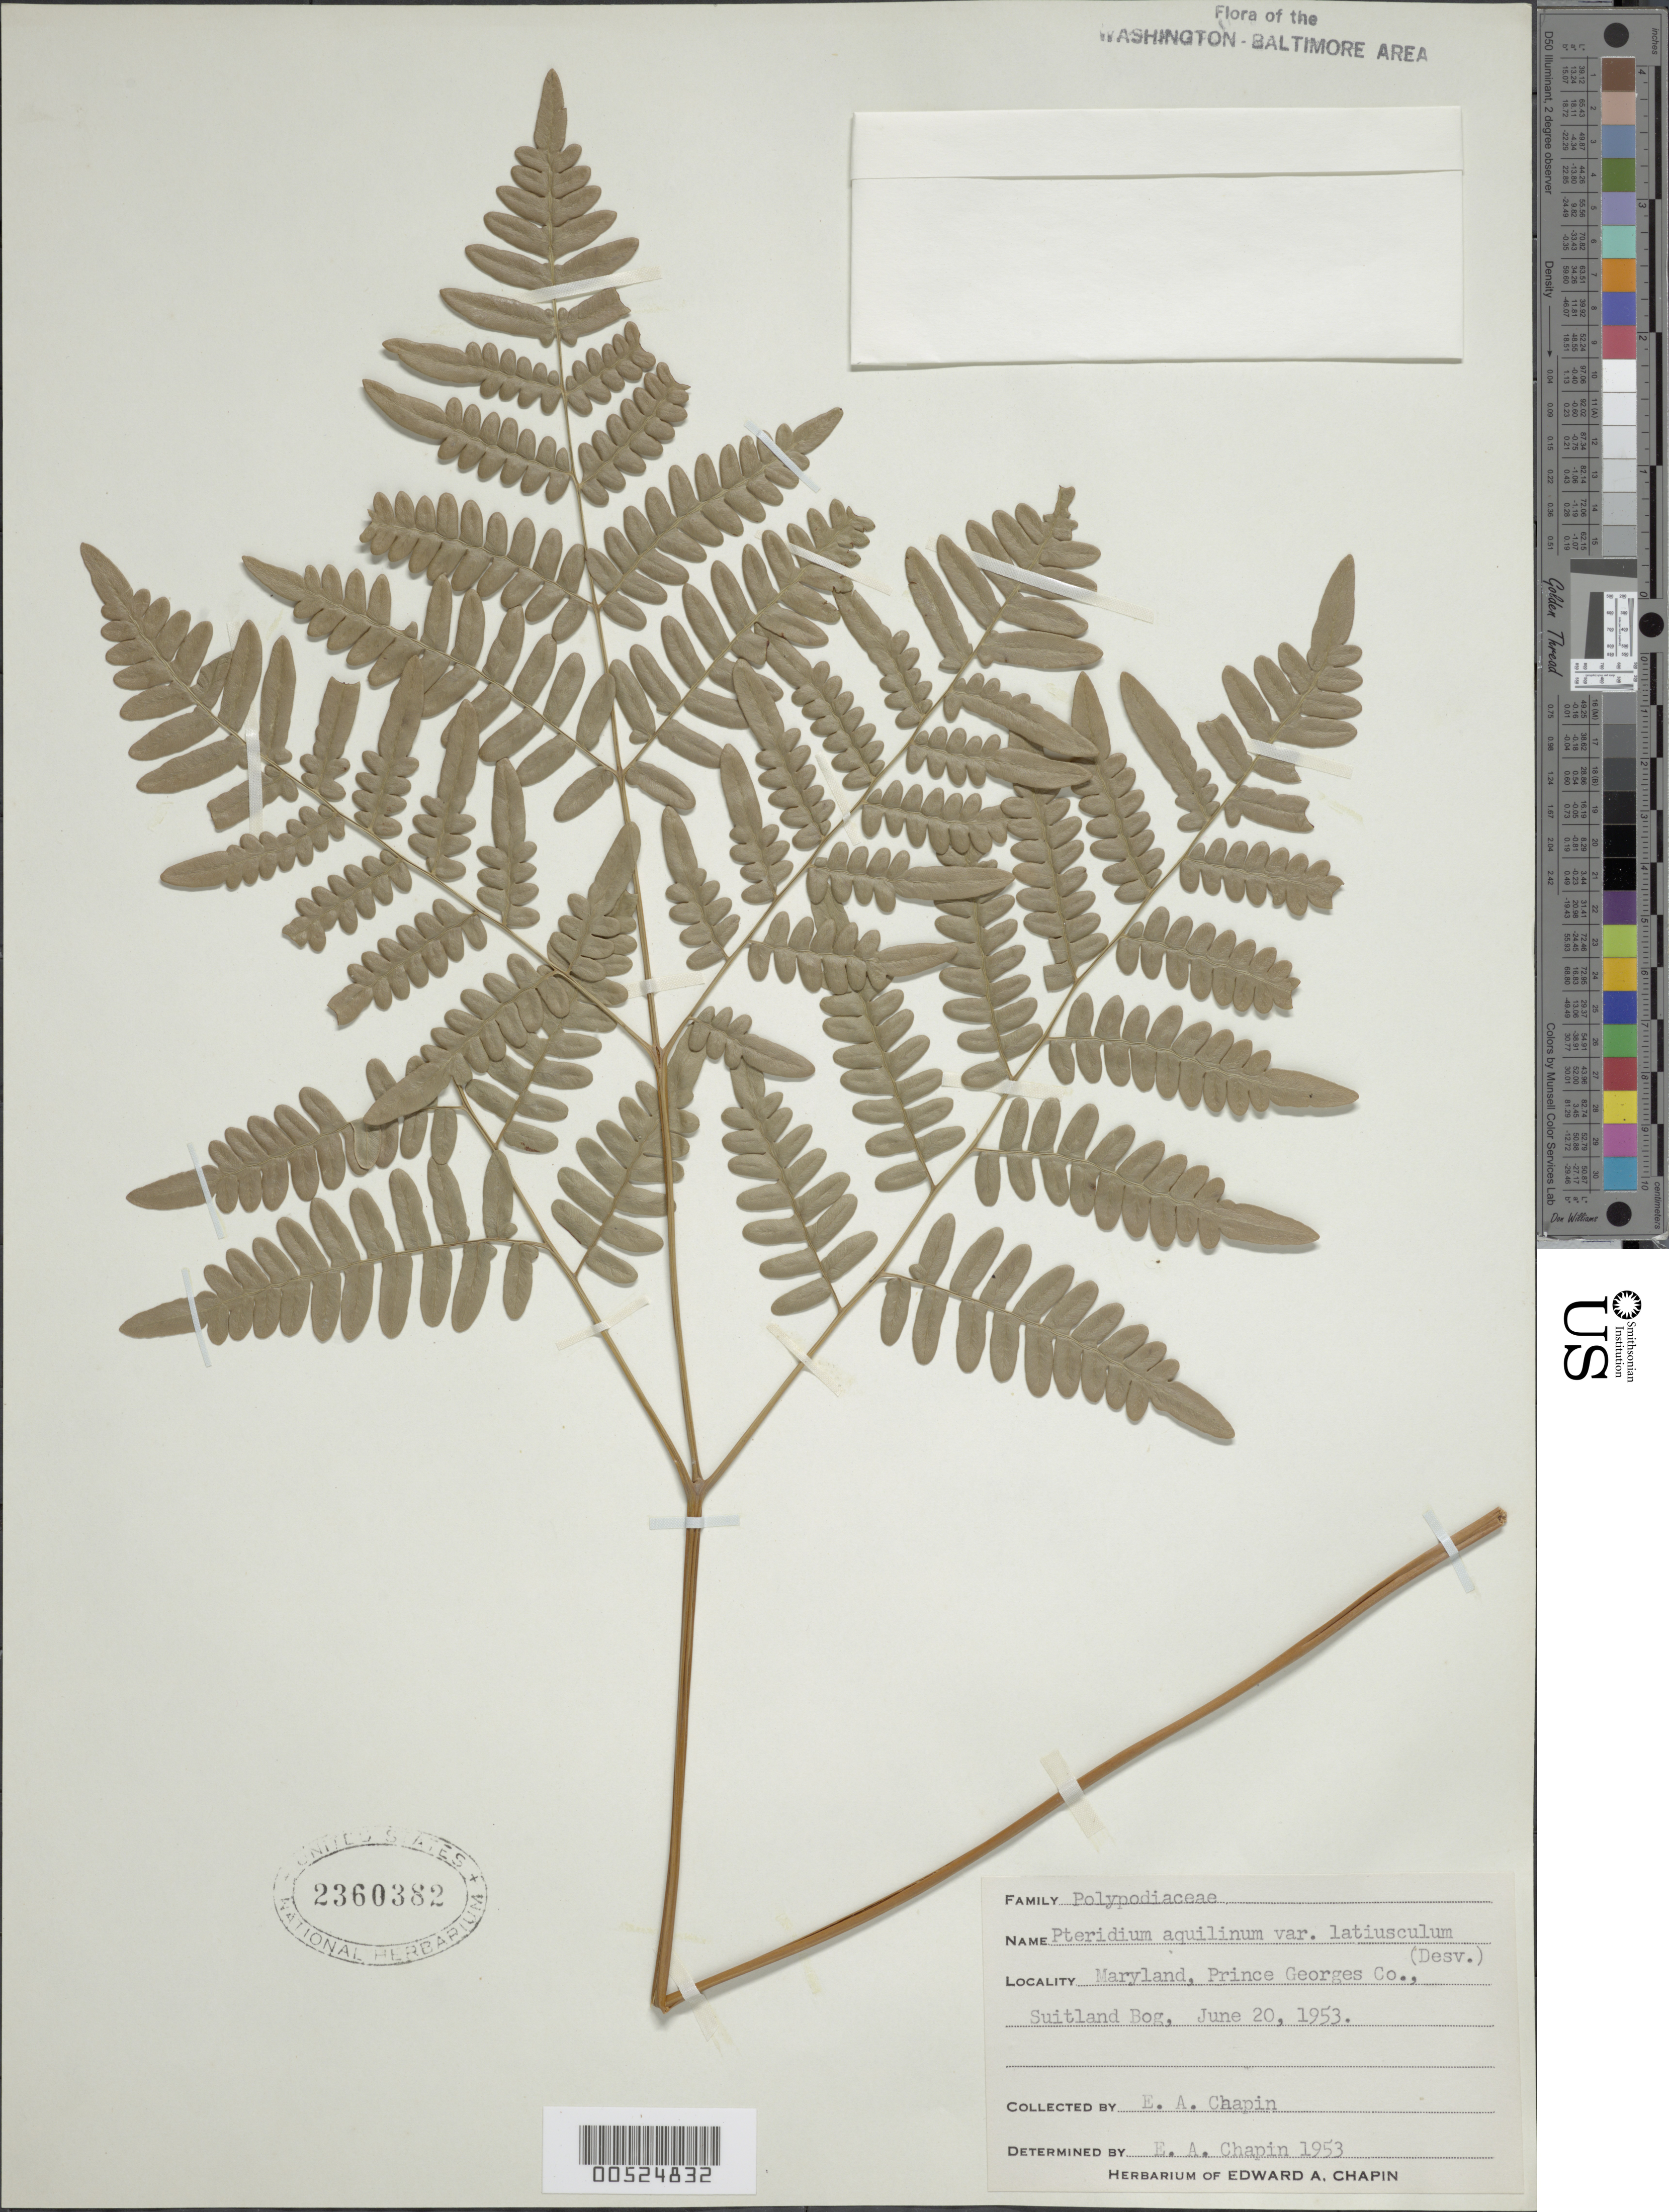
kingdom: Plantae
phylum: Tracheophyta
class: Polypodiopsida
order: Polypodiales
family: Dennstaedtiaceae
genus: Pteridium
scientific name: Pteridium aquilinum var. latiusculum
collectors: E. Chapin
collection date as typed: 20 Jun 1953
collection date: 1953-06-20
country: United States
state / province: Maryland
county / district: Prince George's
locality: Suitland Bog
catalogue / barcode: US 2360382